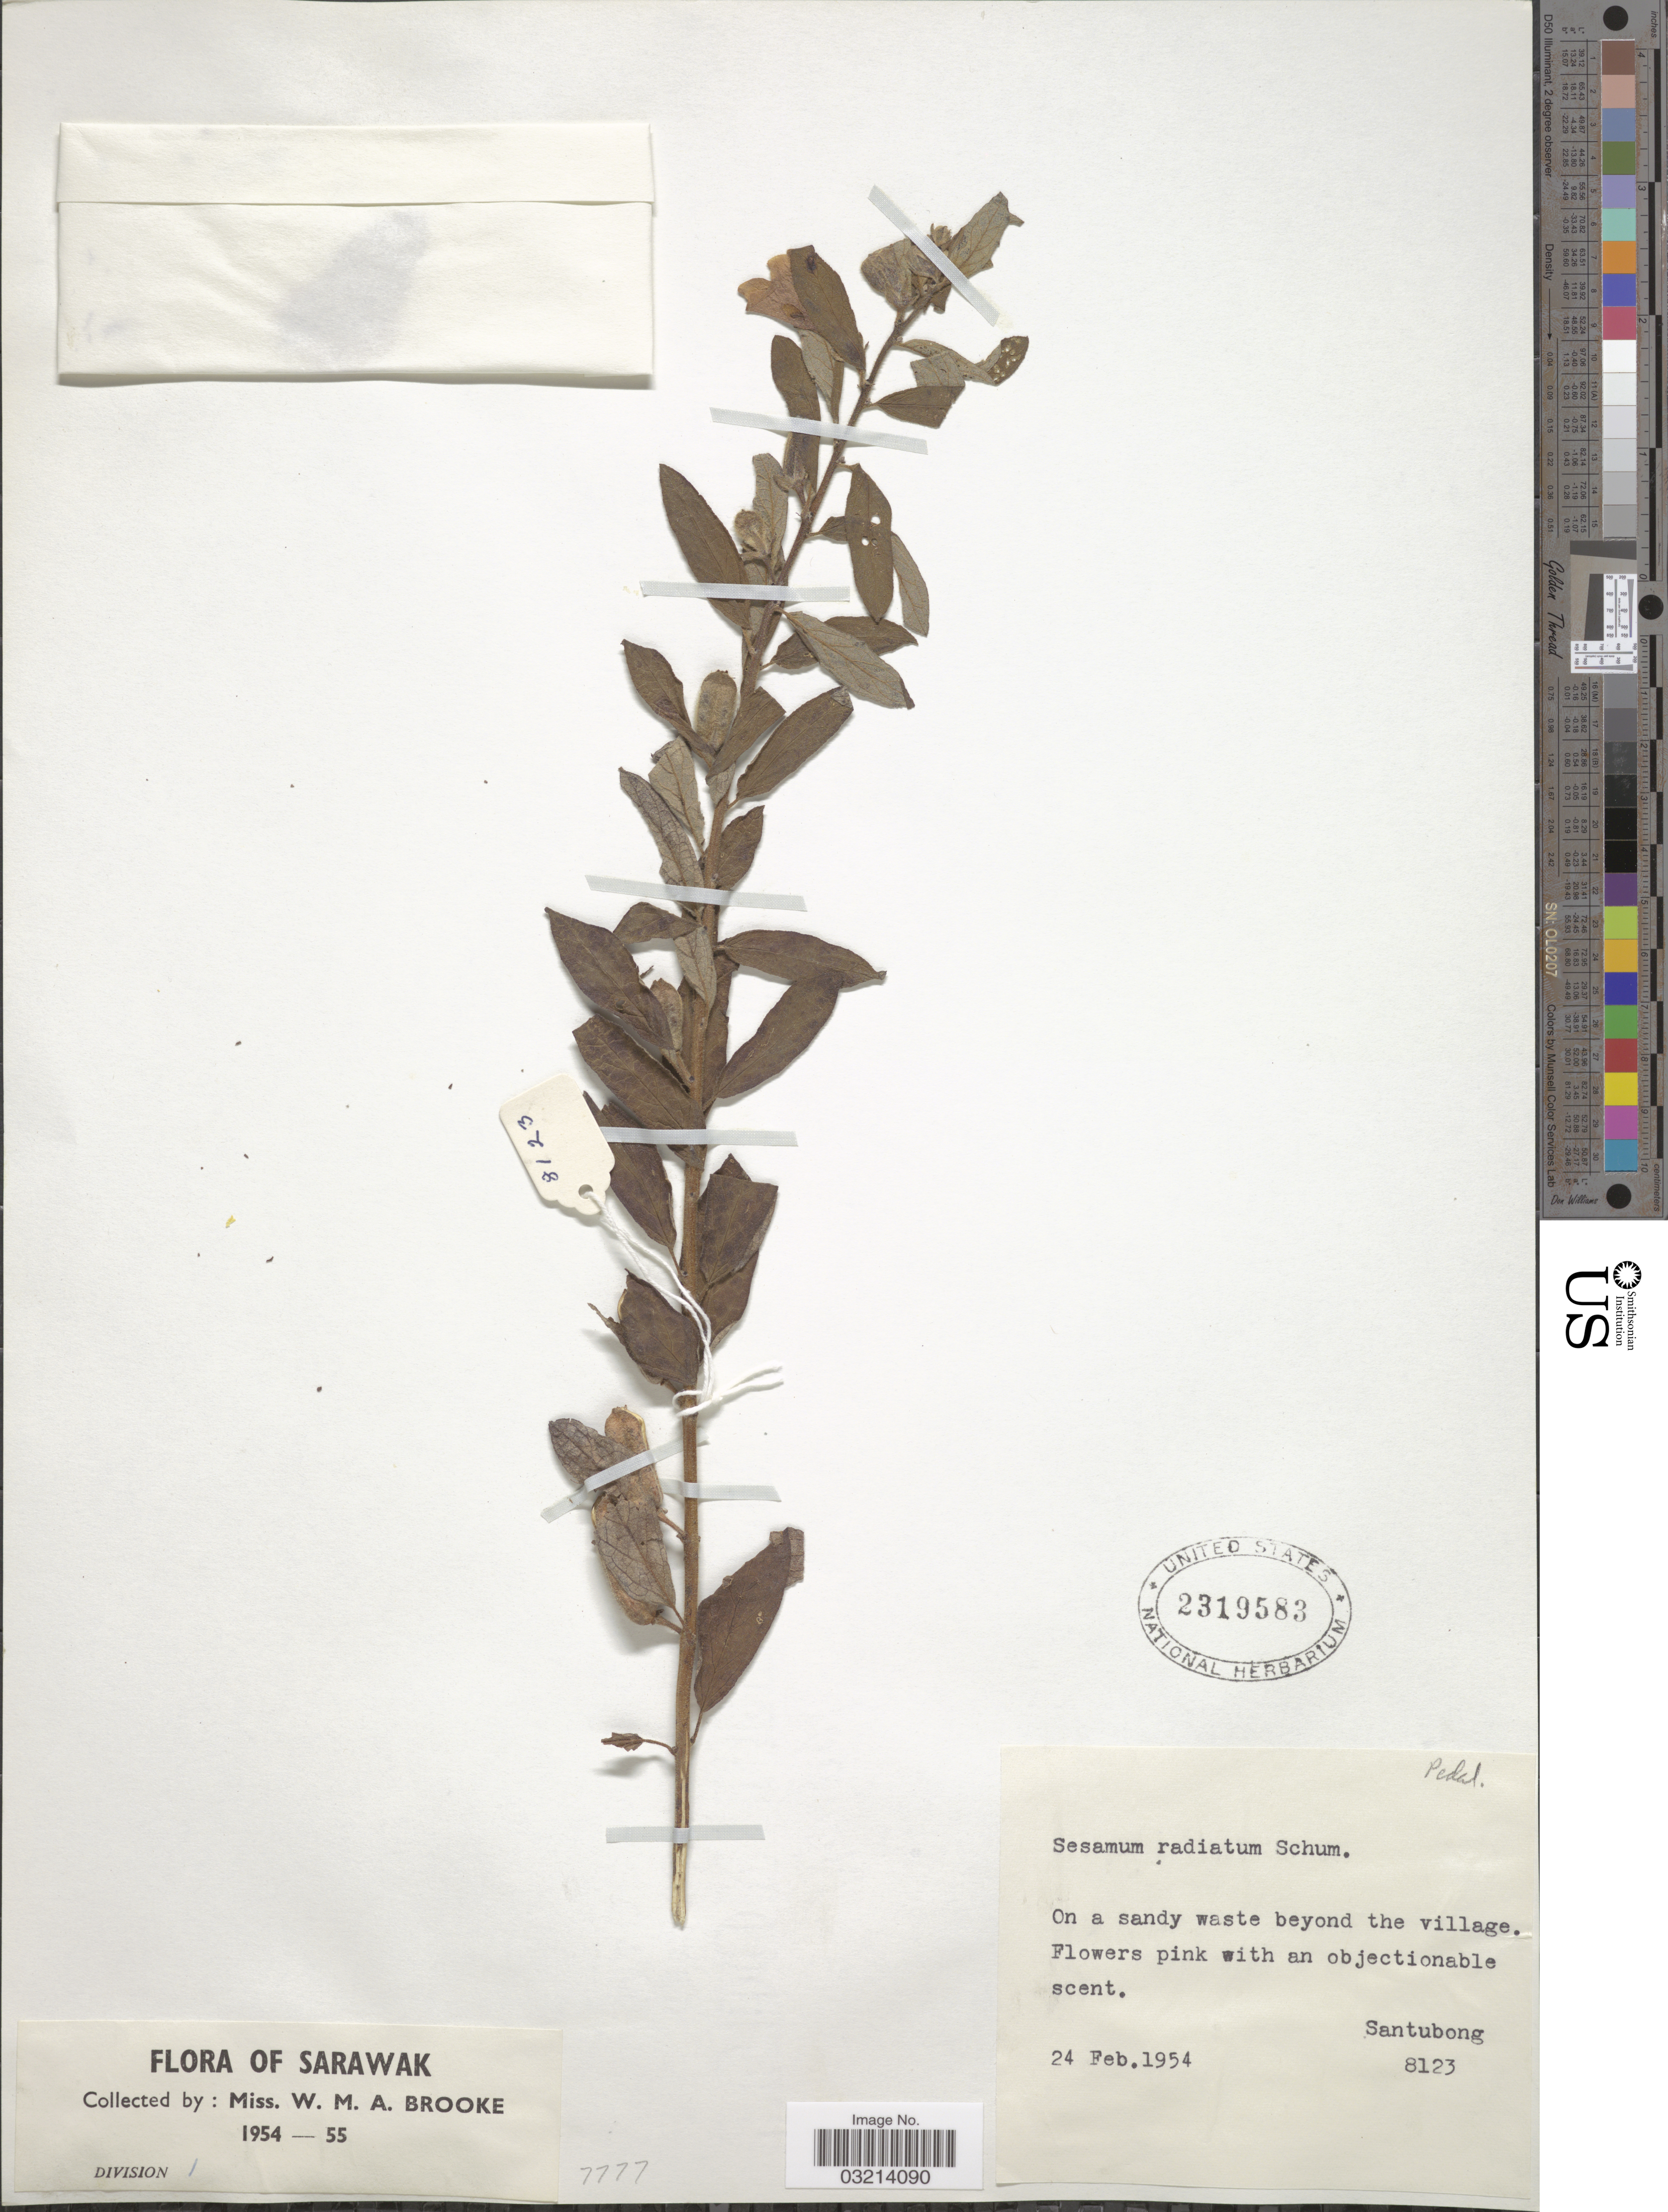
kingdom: Plantae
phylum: Tracheophyta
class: Magnoliopsida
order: Lamiales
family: Pedaliaceae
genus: Sesamum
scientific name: Sesamum radiatum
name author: Schum. & Thonn.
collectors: W. Brooke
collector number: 8123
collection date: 1954-02-24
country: Malaysia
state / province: Sarawak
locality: Santubong.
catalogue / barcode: US 2319583